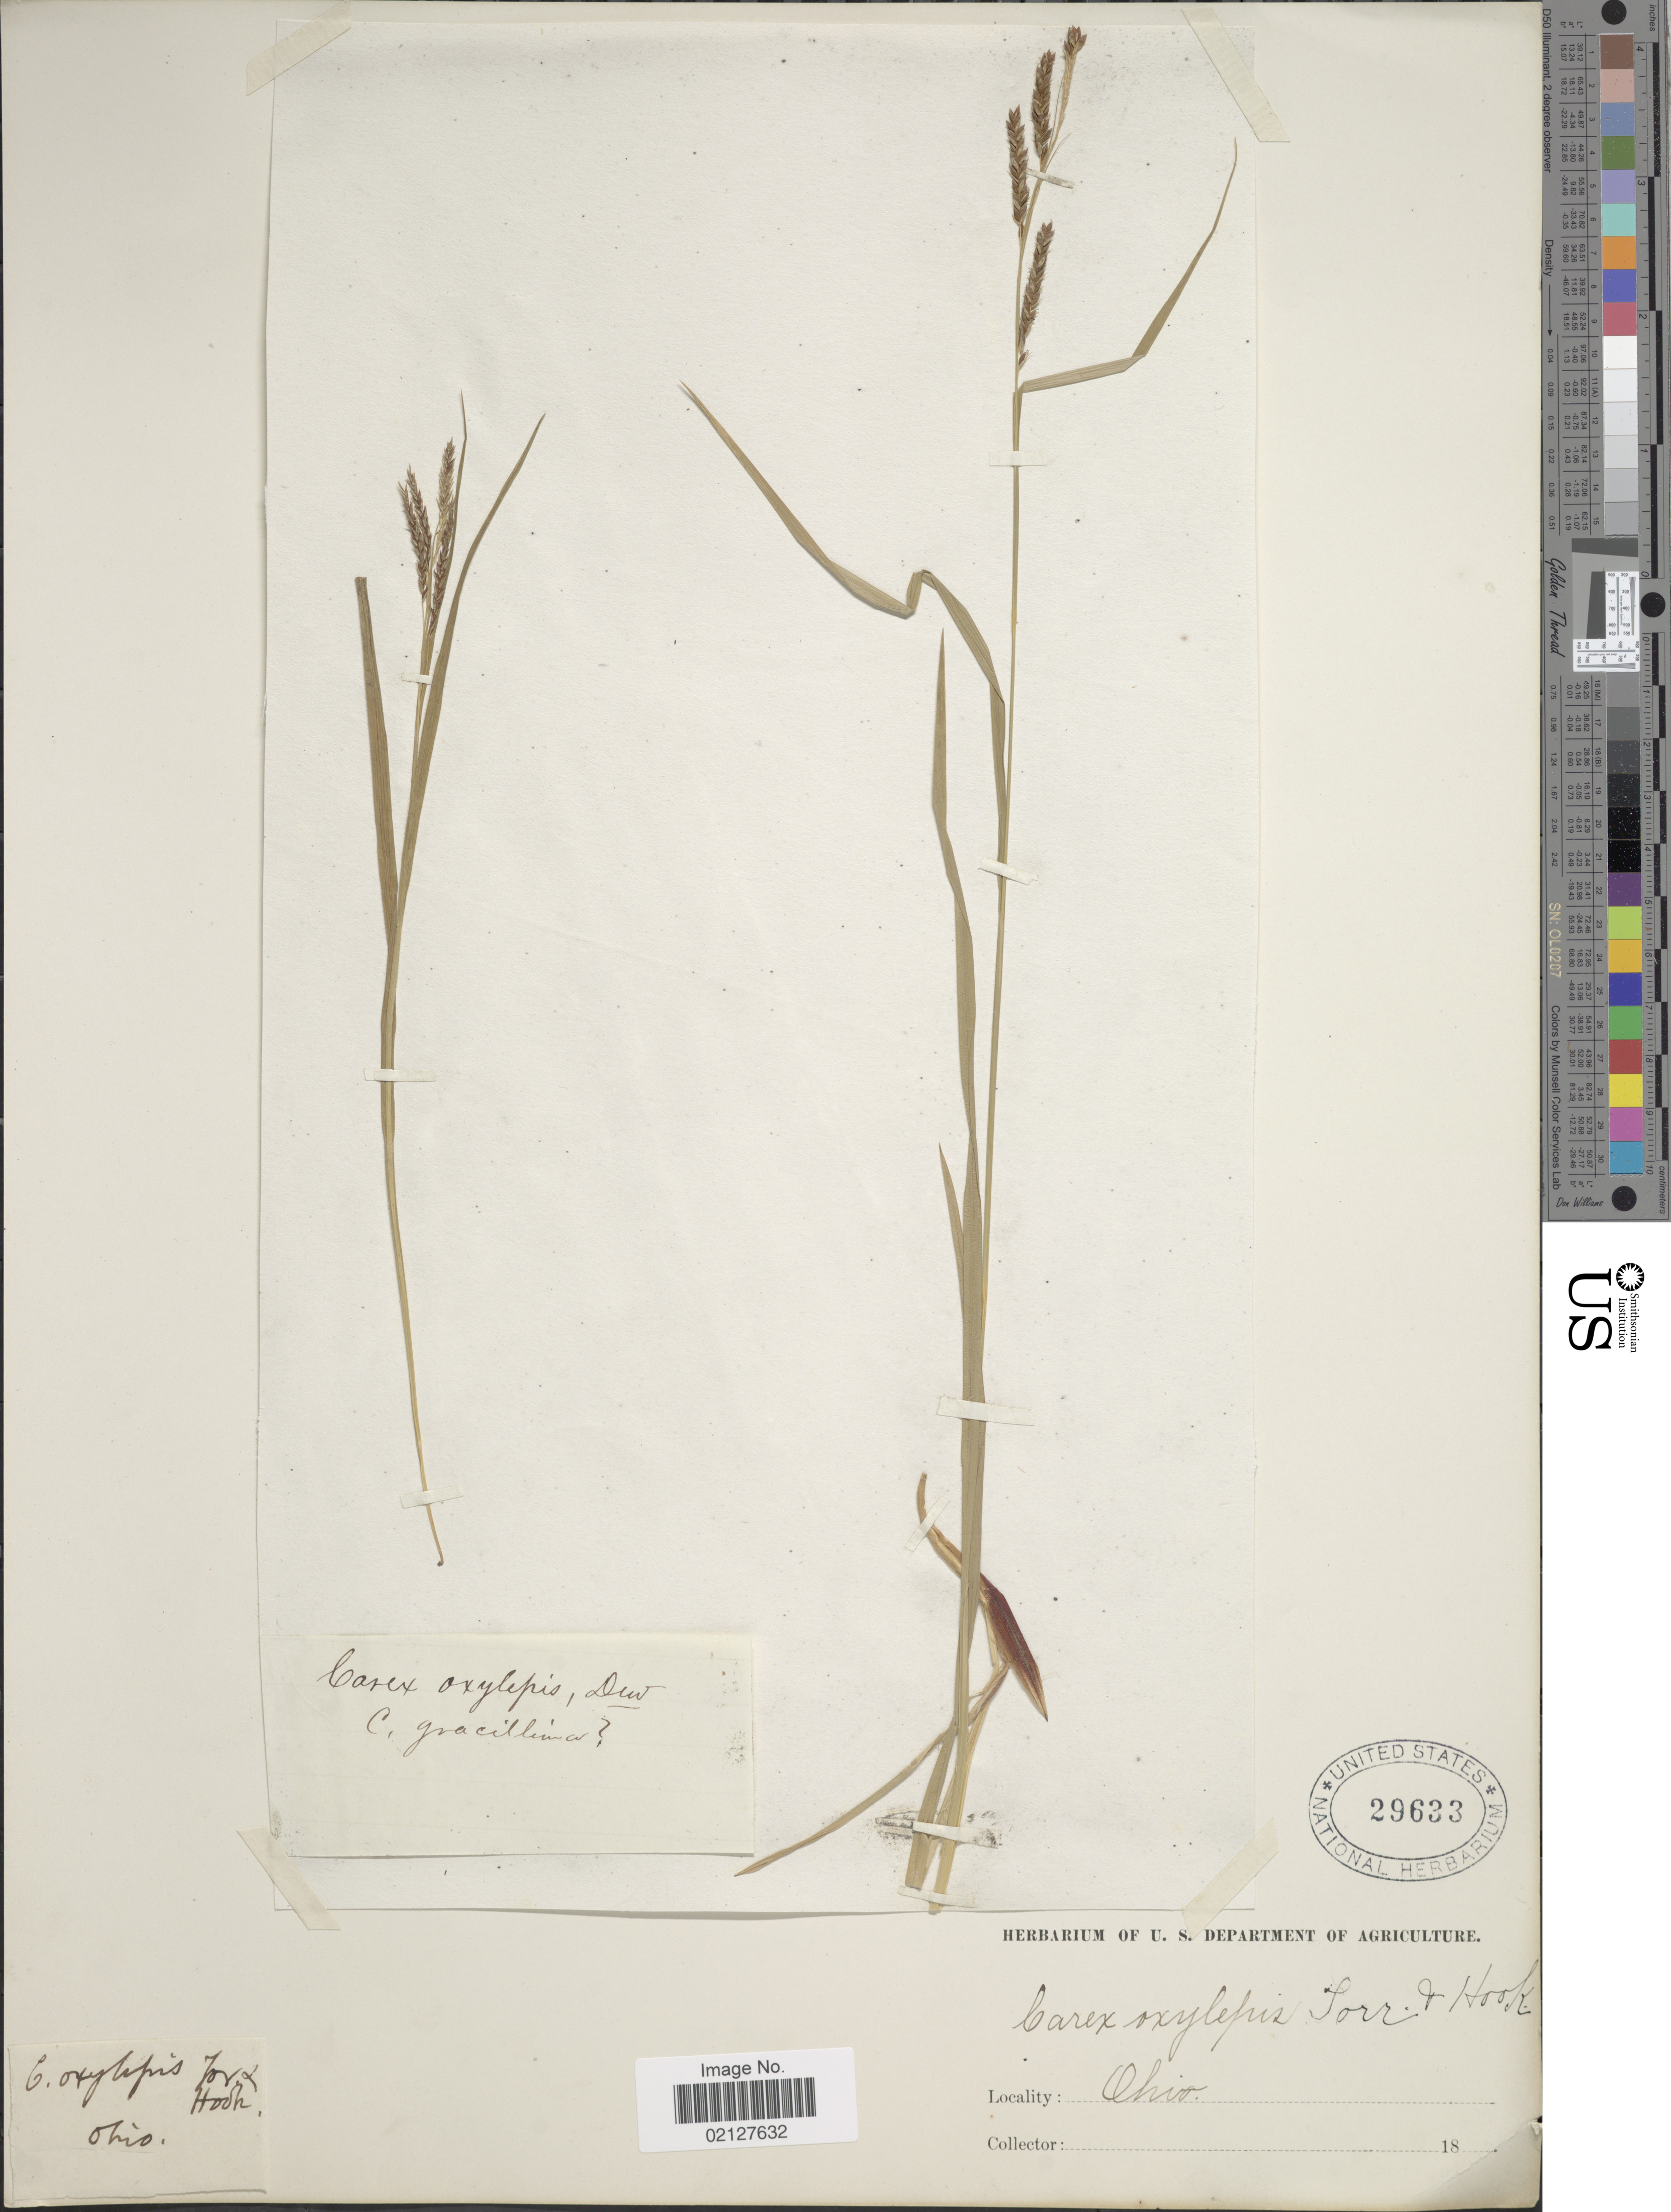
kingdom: Plantae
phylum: Tracheophyta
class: Liliopsida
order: Poales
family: Cyperaceae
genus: Carex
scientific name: Carex oxylepis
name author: Torr. & Hook.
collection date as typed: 18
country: United States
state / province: Ohio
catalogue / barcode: US 29633